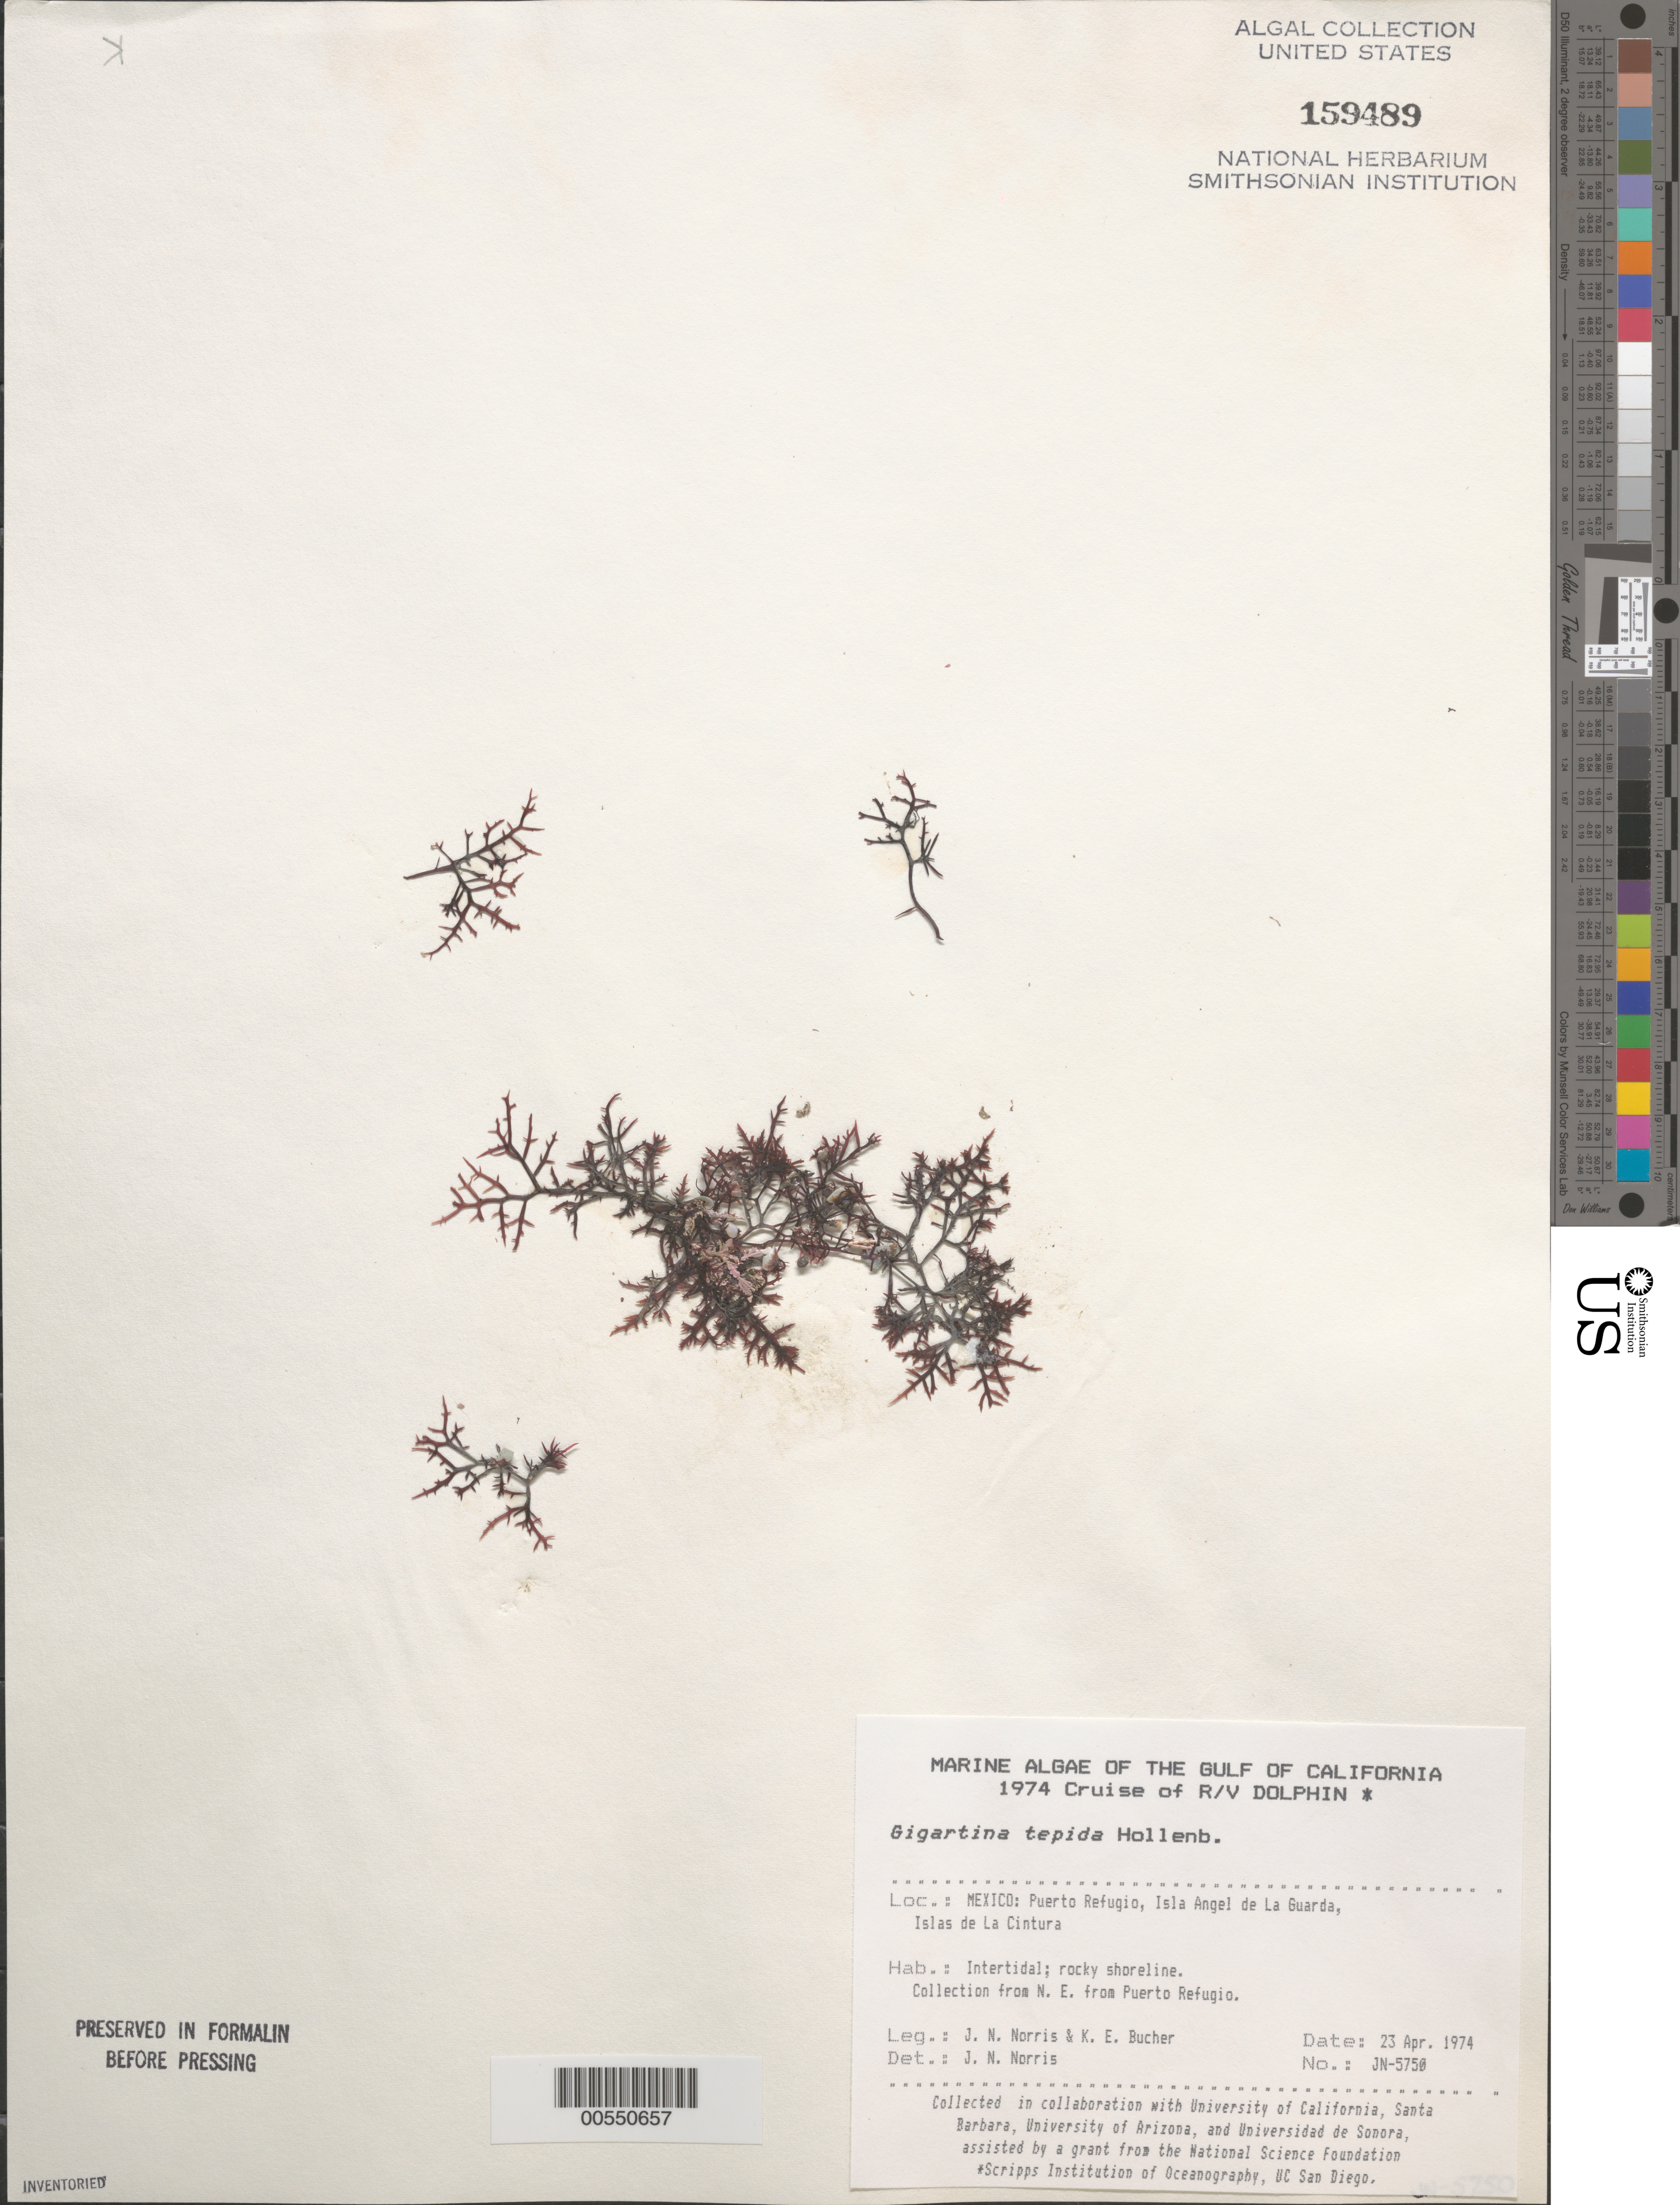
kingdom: Plantae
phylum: Rhodophyta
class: Florideophyceae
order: Gigartinales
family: Gigartinaceae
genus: Chondracanthus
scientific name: Chondracanthus tepidus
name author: (Hollenb.) Guiry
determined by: Algae name updating Project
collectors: J. N. Norris & K. E. Bucher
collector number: JN-5750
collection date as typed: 23 Apr 1974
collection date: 1974-04-23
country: Mexico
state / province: Baja California Norte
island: Isla Angel de la Guarda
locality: Puerto Refugio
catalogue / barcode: US 159489